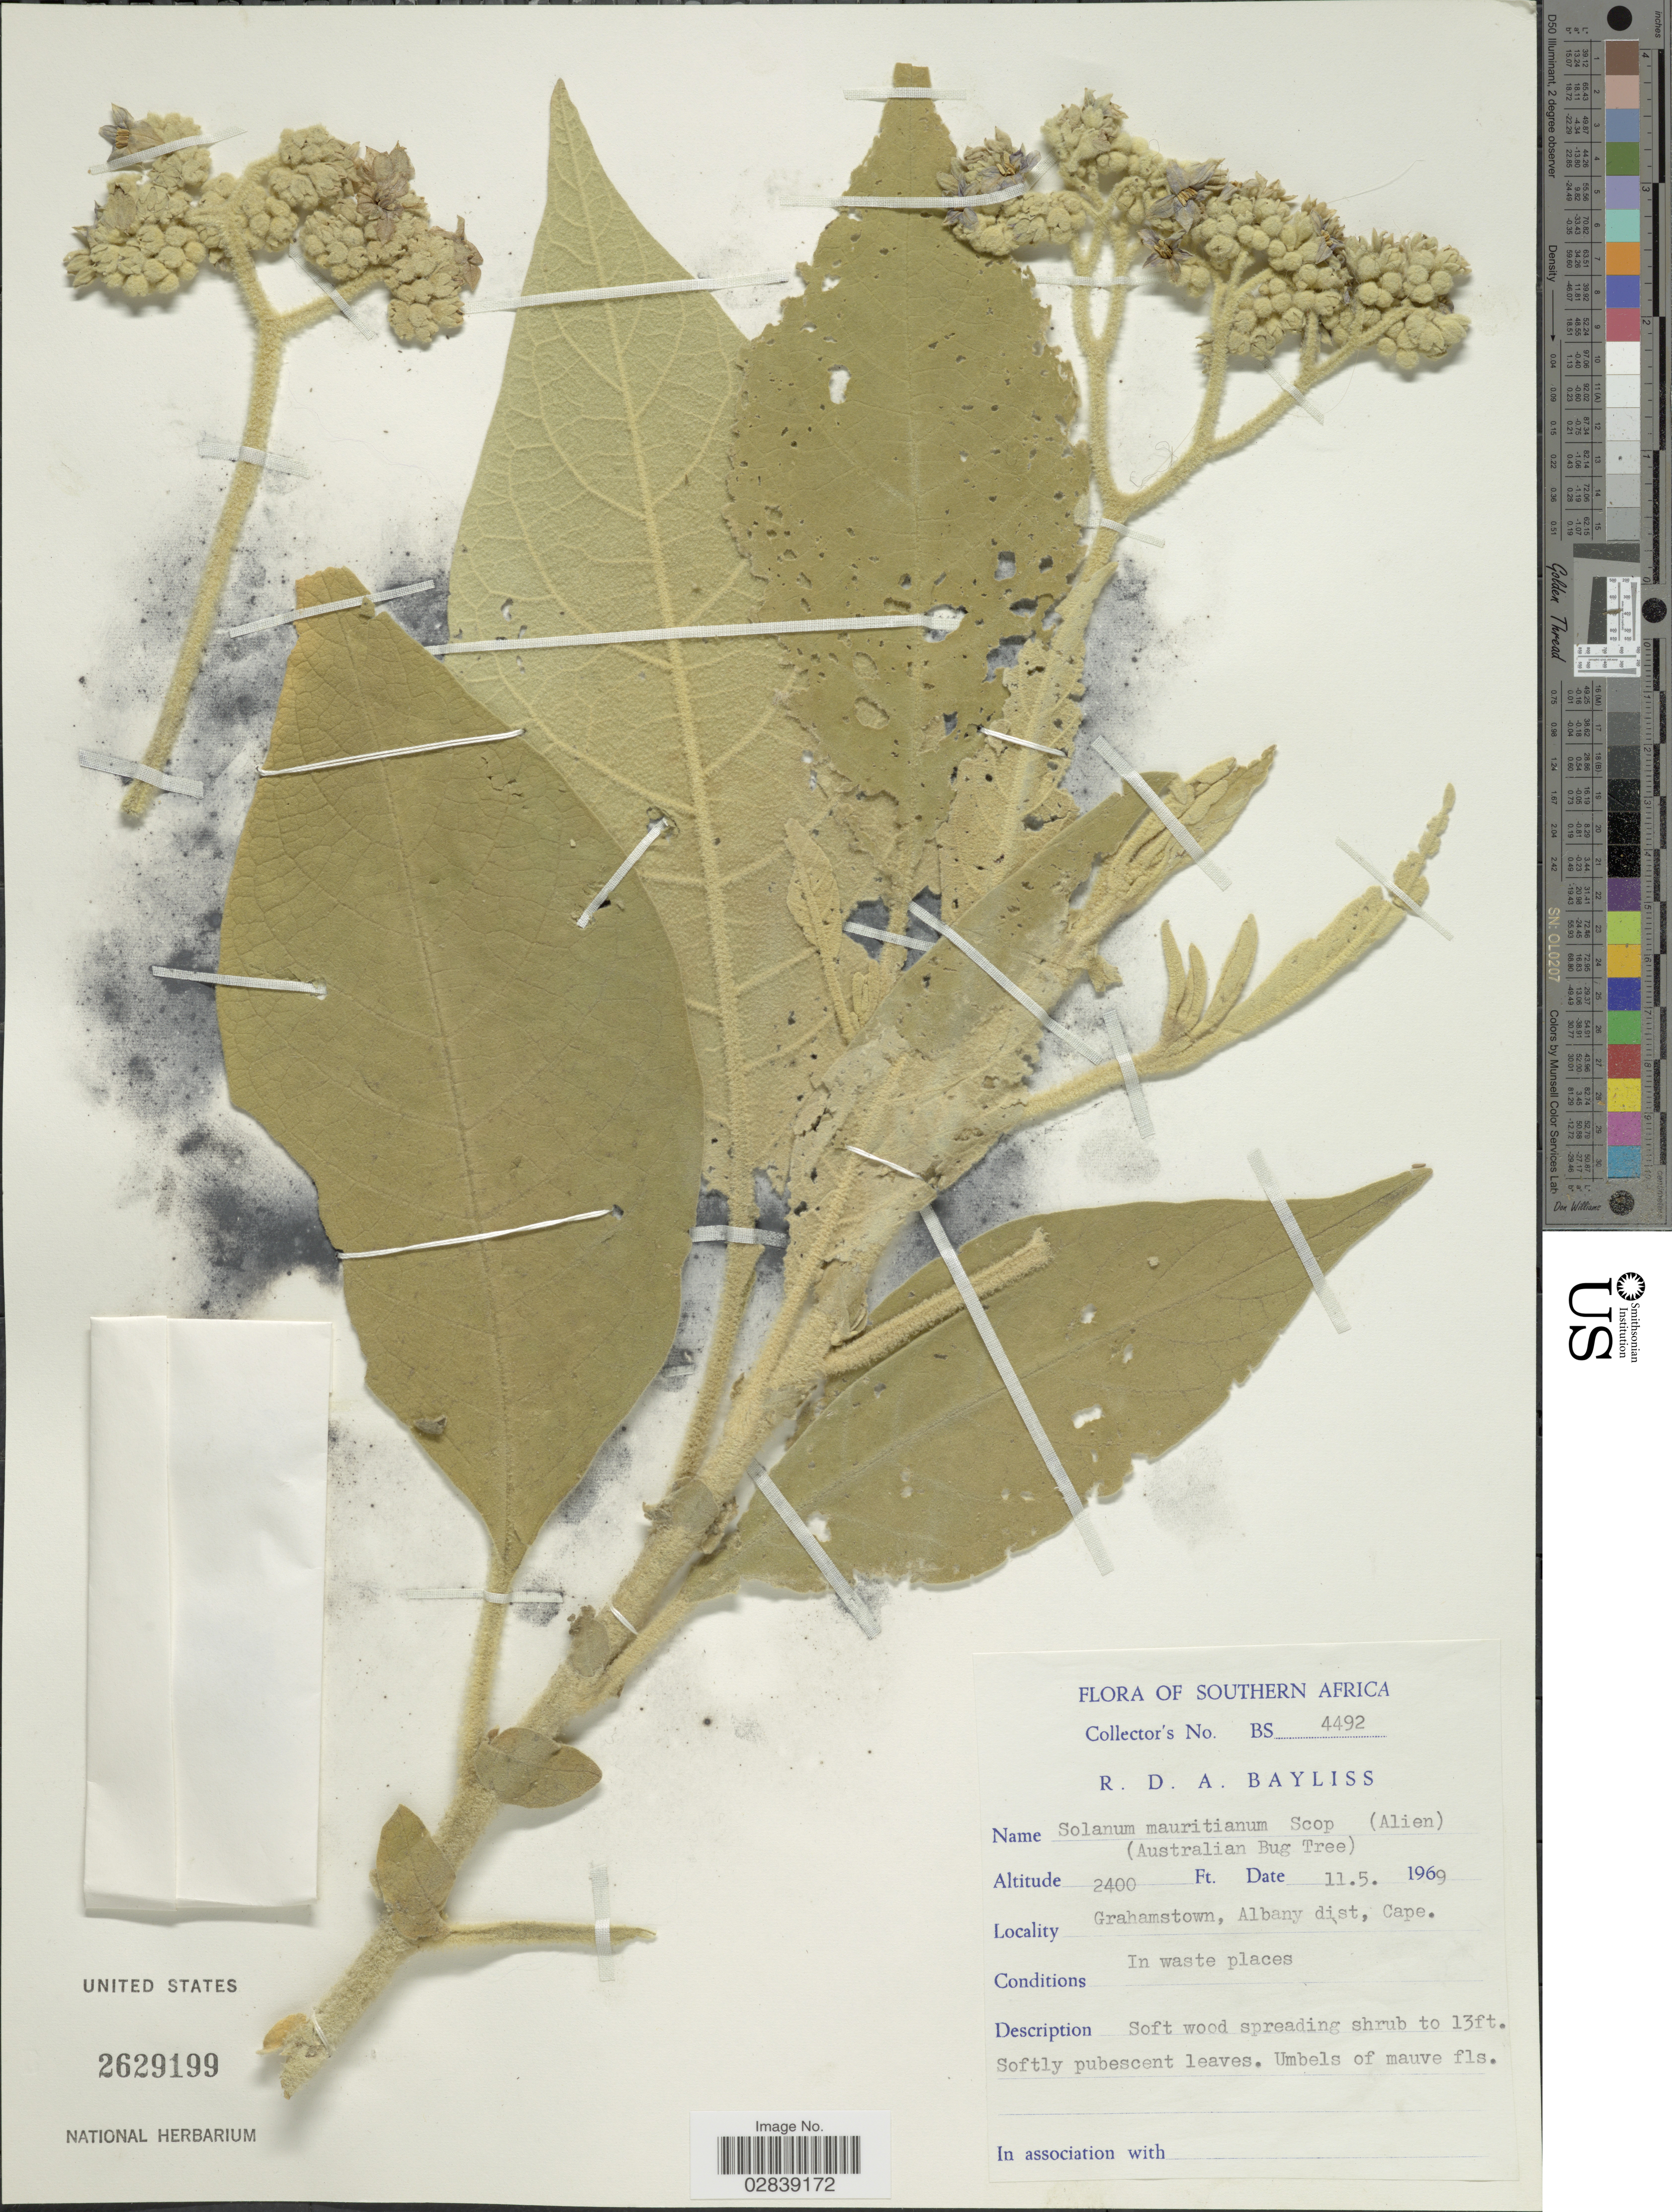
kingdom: Plantae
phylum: Tracheophyta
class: Magnoliopsida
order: Solanales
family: Solanaceae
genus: Solanum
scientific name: Solanum mauritianum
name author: Scop.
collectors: R. Bayliss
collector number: BS4492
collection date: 1969-05-11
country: South Africa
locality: Southern Africa. Grahamstown, Albany District, Cape.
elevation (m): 732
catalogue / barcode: US 2629199